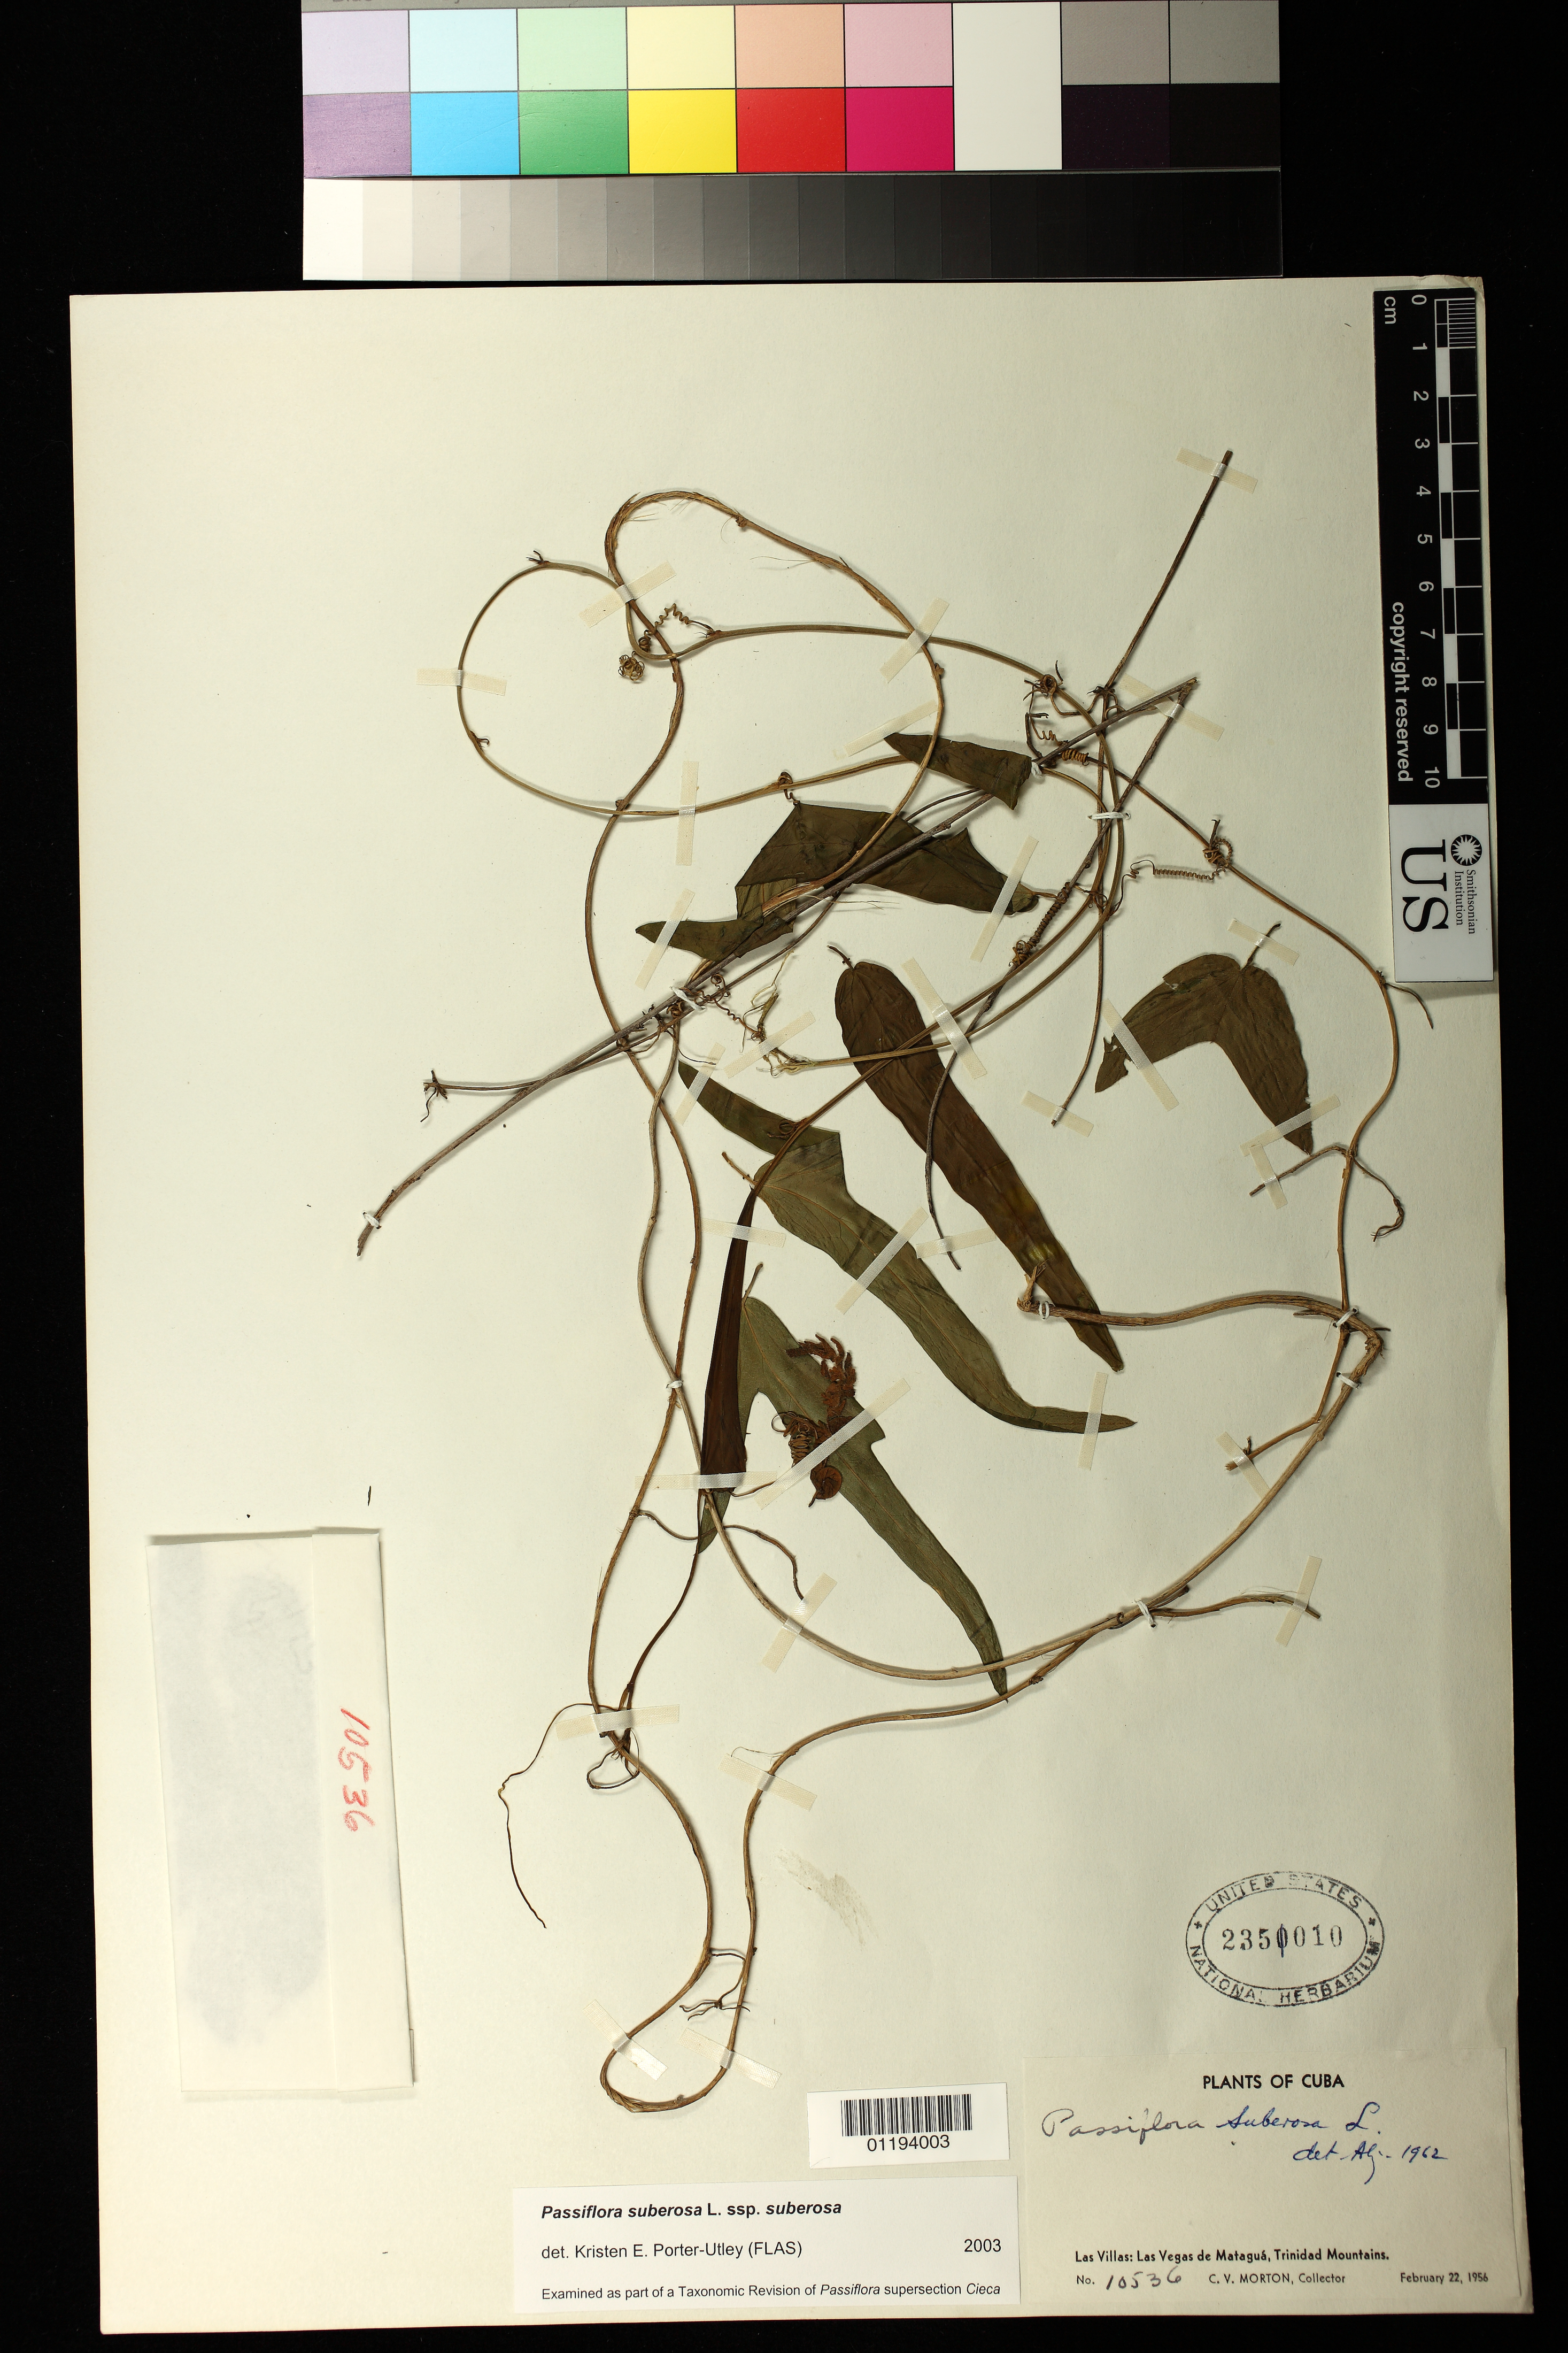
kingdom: Plantae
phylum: Tracheophyta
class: Magnoliopsida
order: Malpighiales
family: Passifloraceae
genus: Passiflora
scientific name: Passiflora suberosa subsp. suberosa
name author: L.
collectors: C. V. Morton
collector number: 10536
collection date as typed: Feb 22 1956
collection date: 1956-02-22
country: Cuba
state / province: Cienfuegos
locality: Las Villas: Las Vegas de Matagua, Trinidad Mountains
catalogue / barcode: US 235010